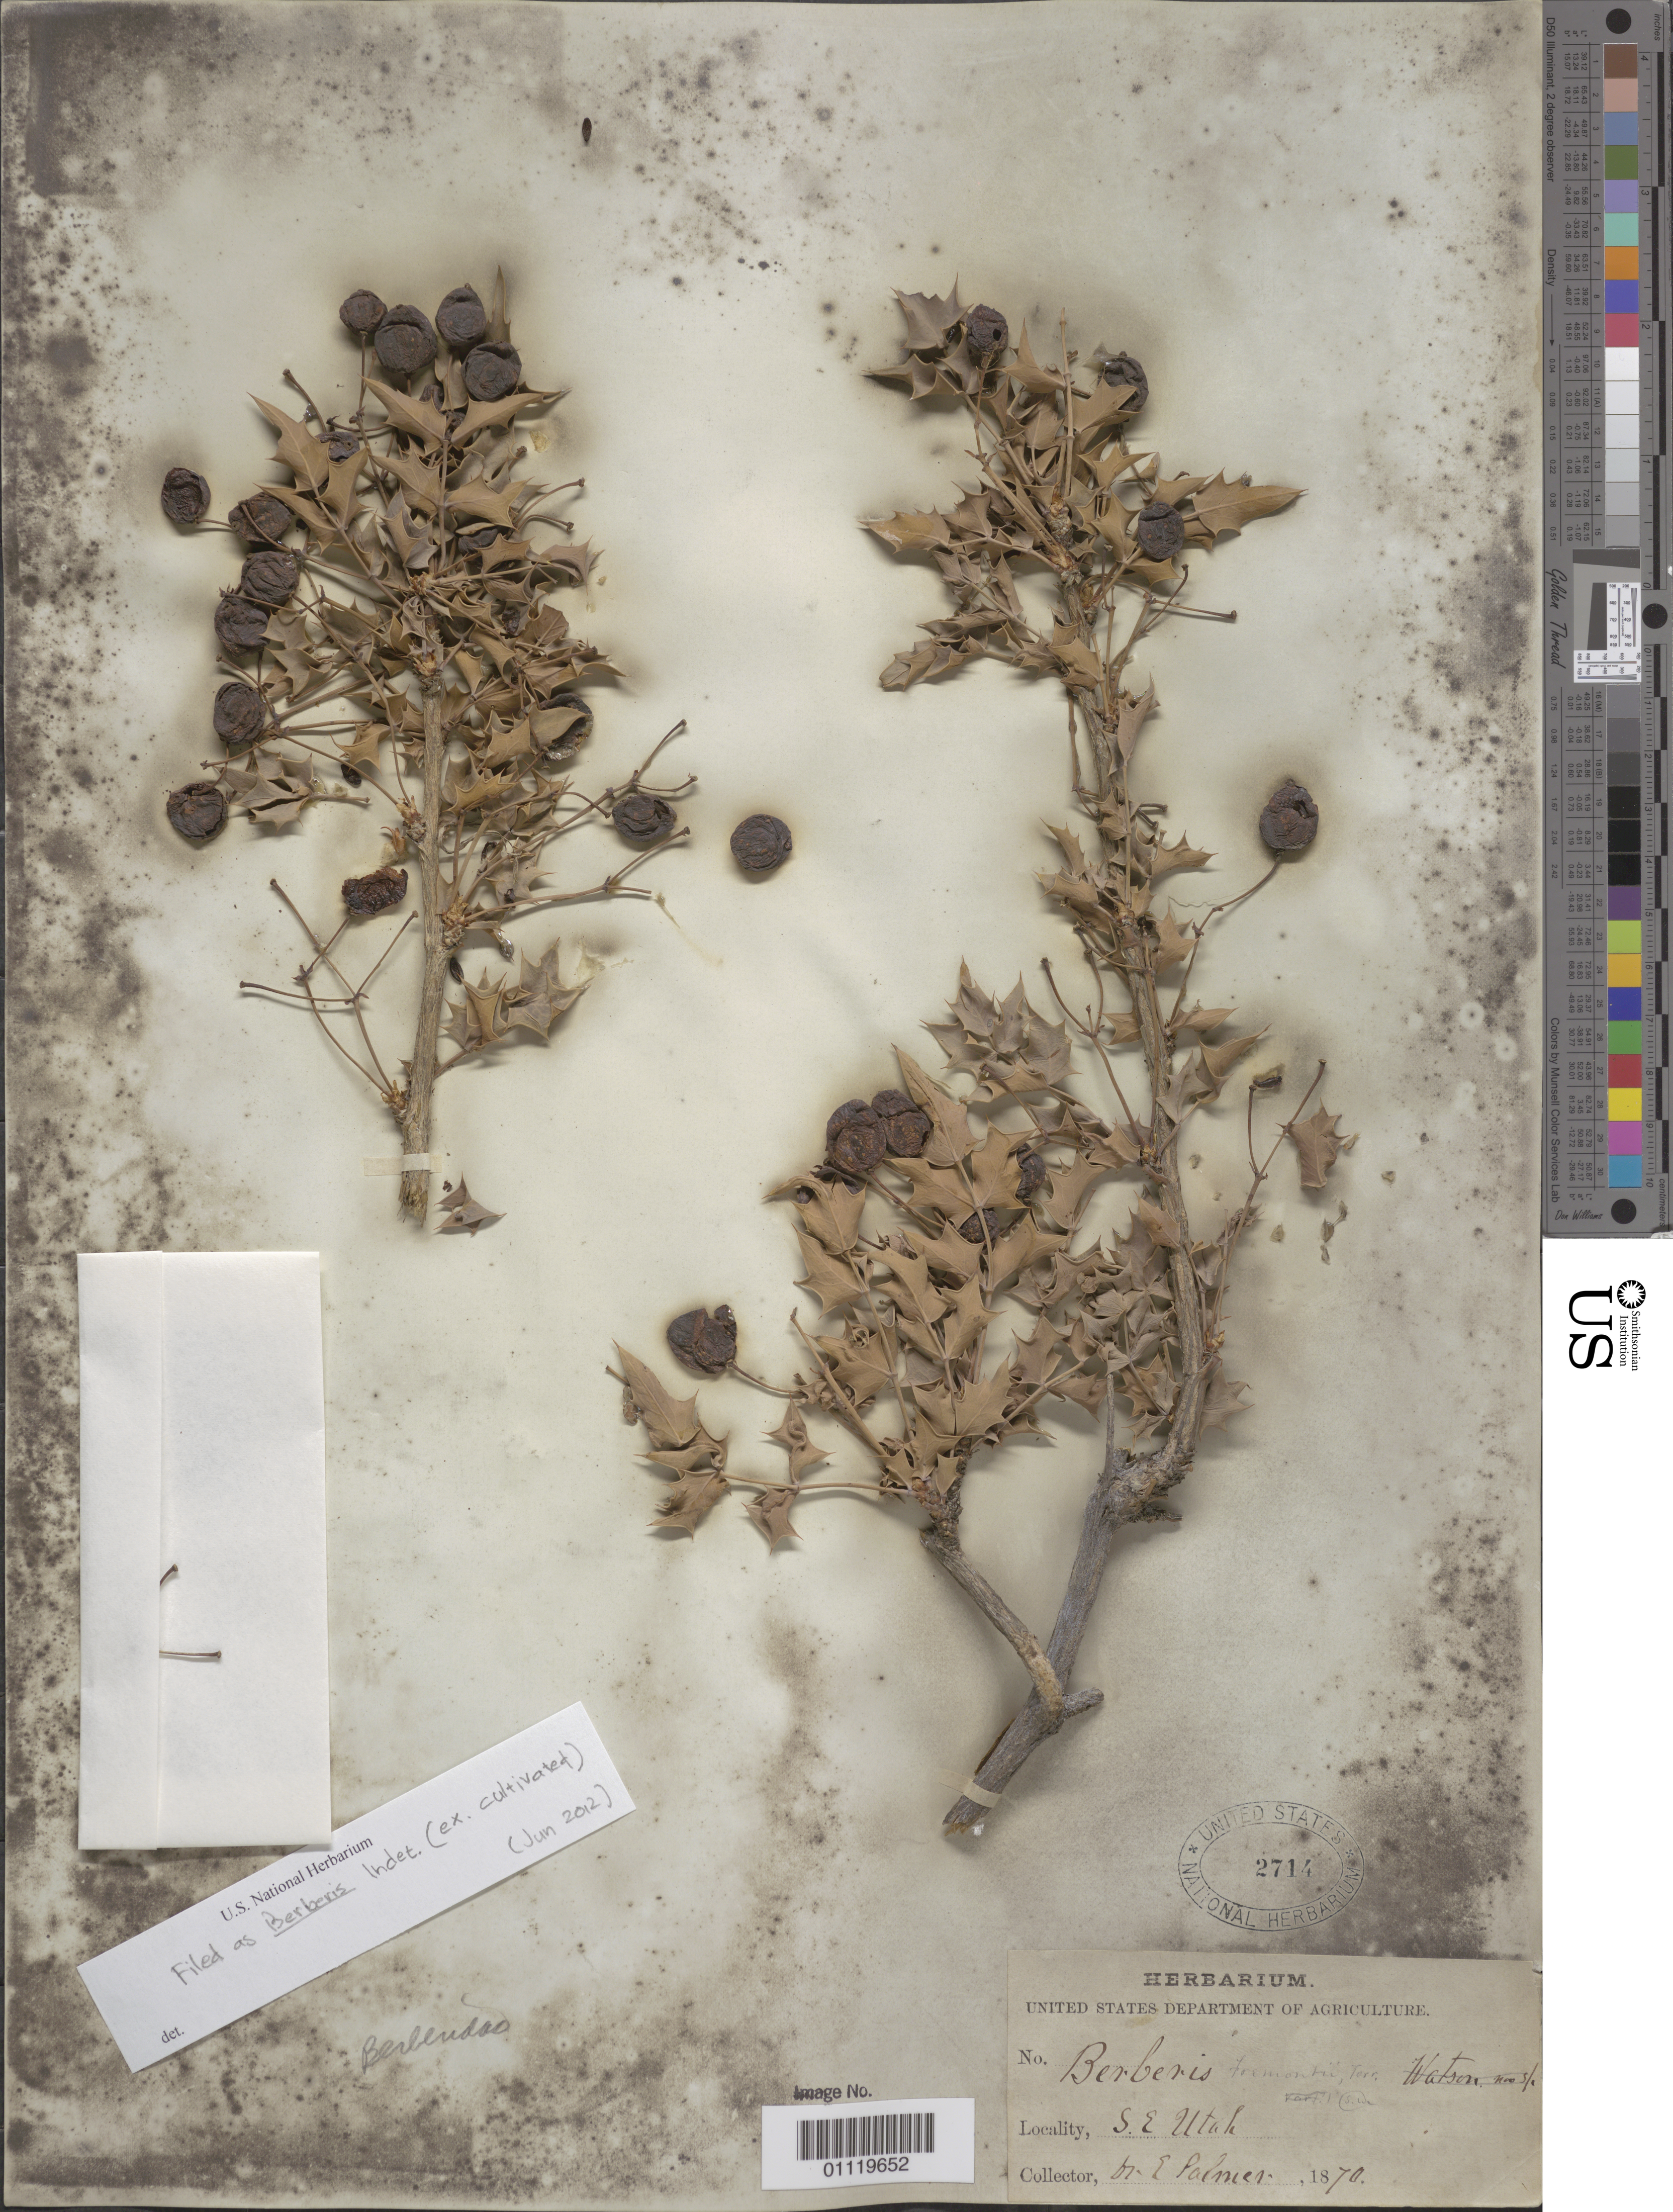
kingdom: Plantae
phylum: Tracheophyta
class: Magnoliopsida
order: Ranunculales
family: Berberidaceae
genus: Berberis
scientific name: Berberis sp.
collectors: E. Palmer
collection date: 1870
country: United States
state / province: Utah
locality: South east Utah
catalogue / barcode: US 2714